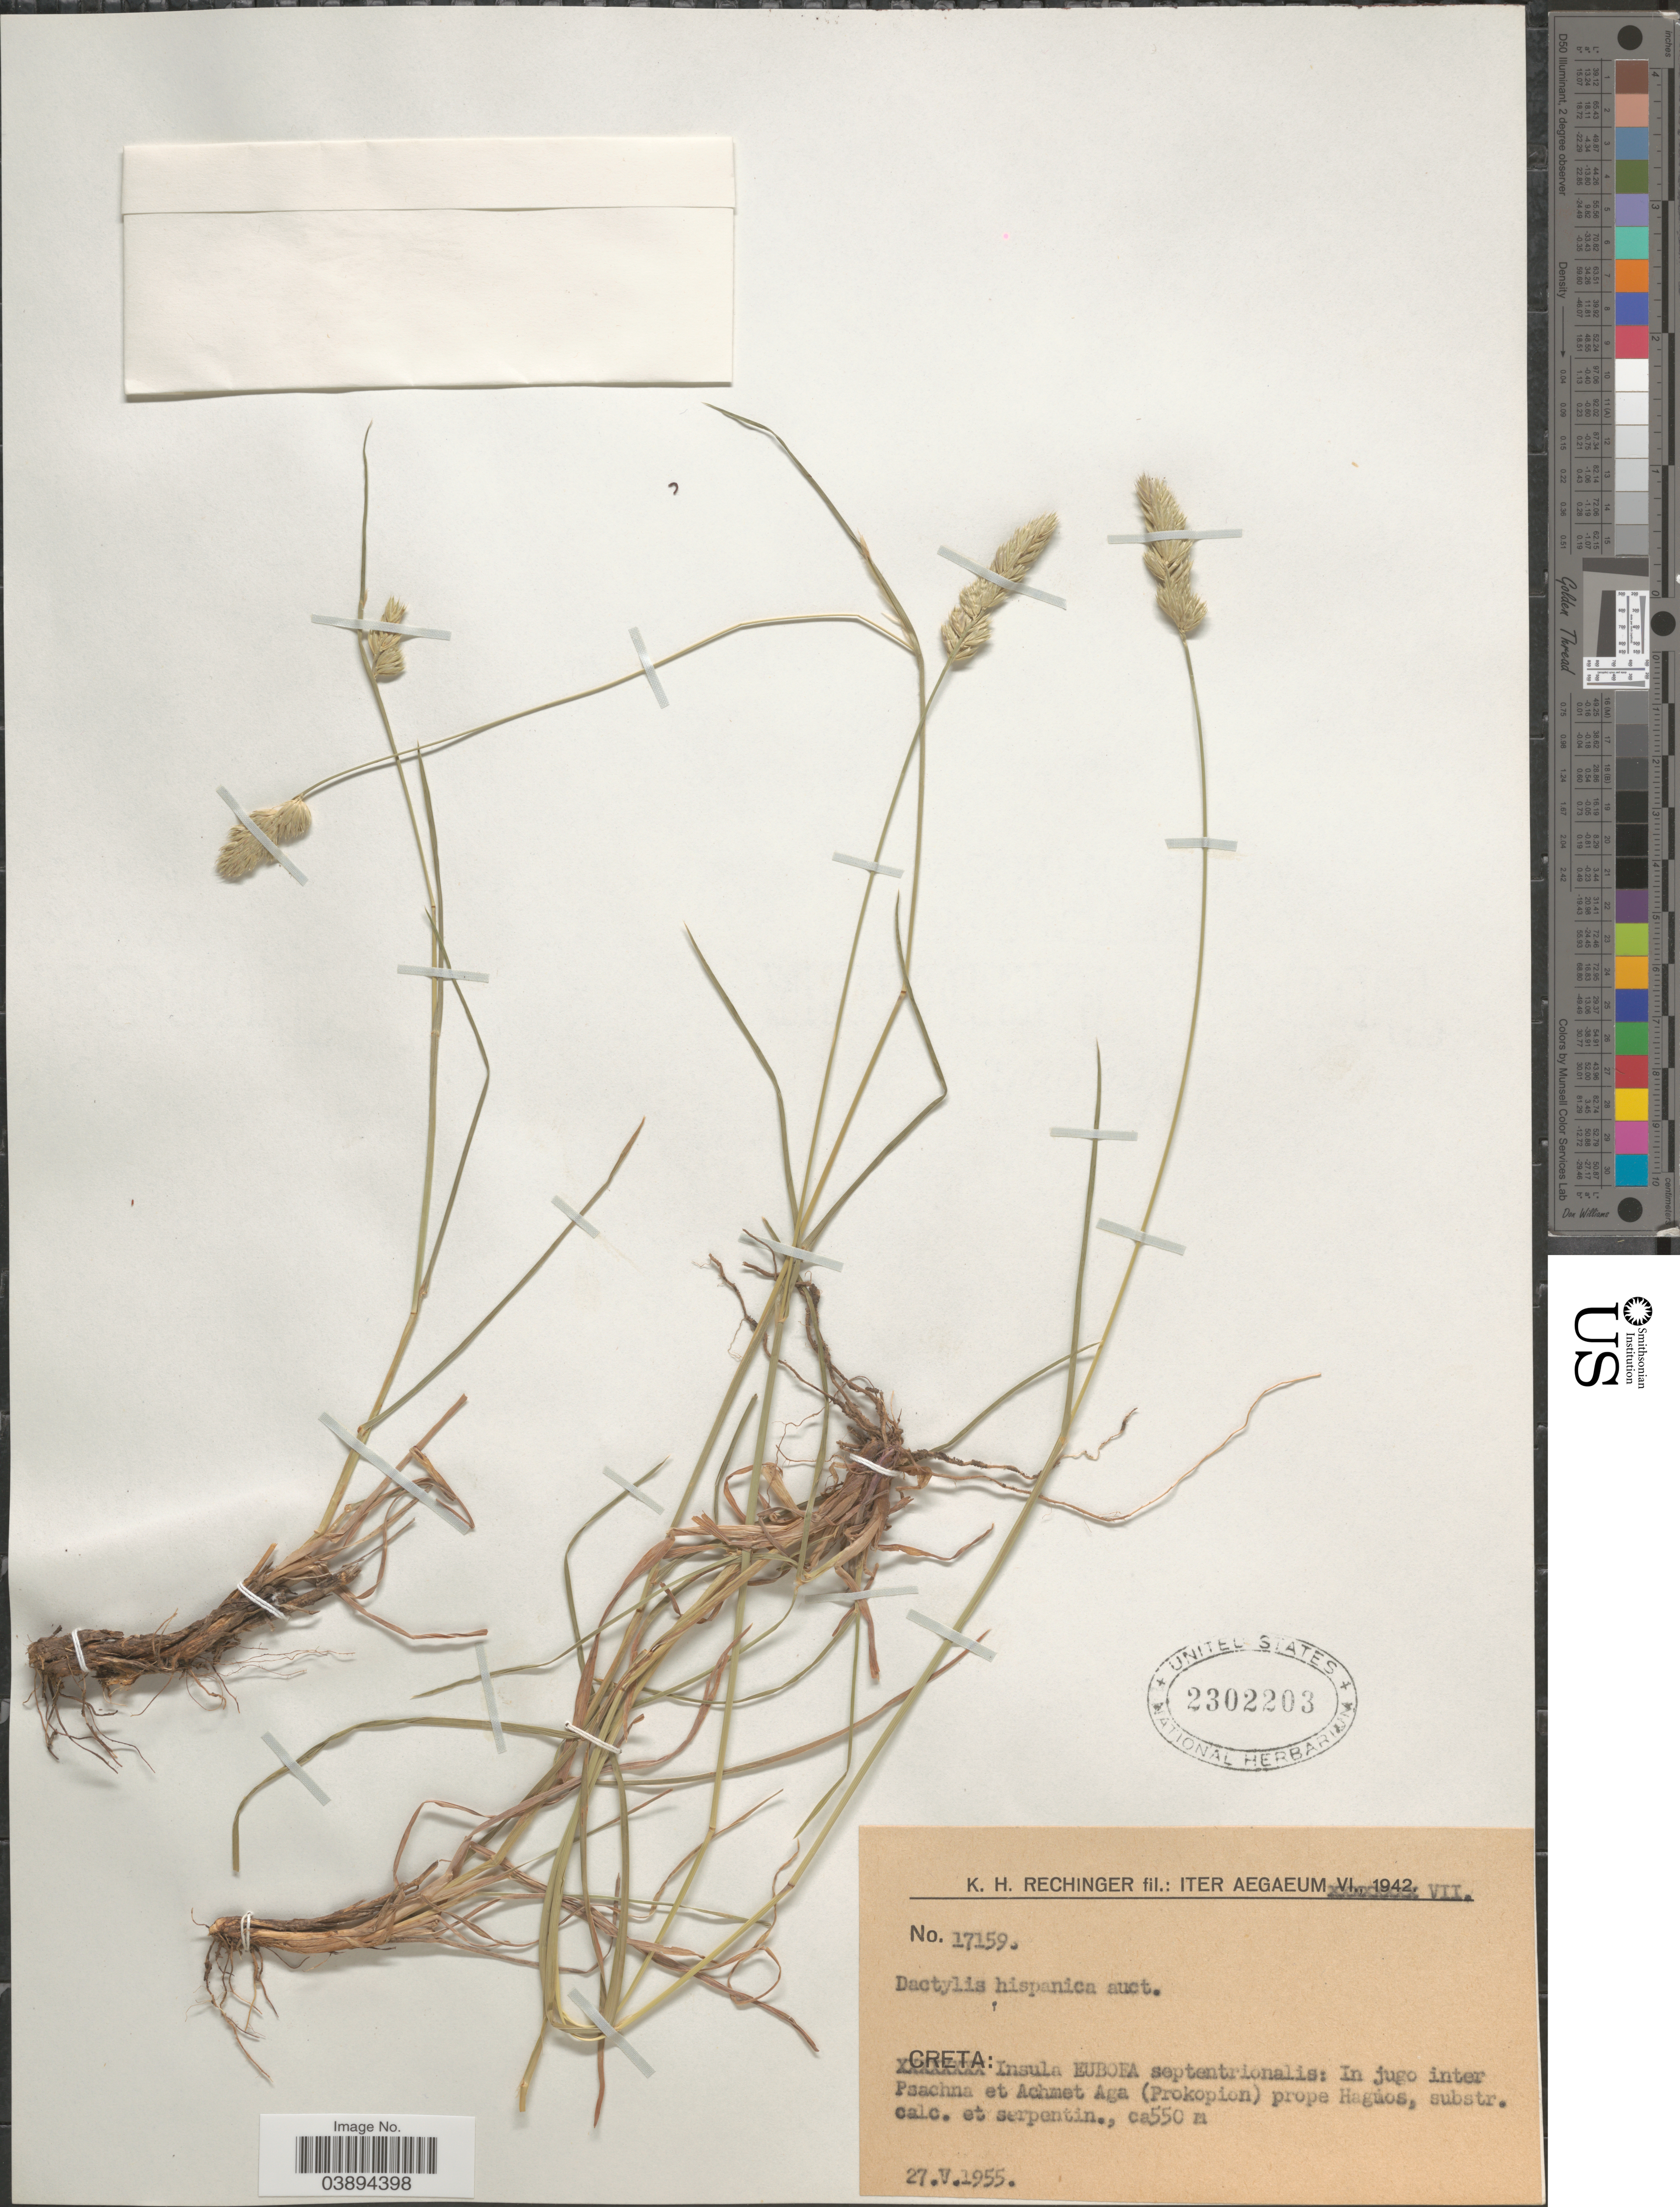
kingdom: Plantae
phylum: Tracheophyta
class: Liliopsida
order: Poales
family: Poaceae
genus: Dactylis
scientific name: Dactylis glomerata subsp. hispanica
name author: (Roth) Nyman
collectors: K. H. Rechinger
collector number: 17159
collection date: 1955-05-27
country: Greece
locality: Iter Aegaeum. Insula Euboea septentrionalis: In jugo inter Psachna et Achmet Aga (Prokopion) prope Haguos, substr. calc. et serpentin.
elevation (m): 550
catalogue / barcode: US 2302203